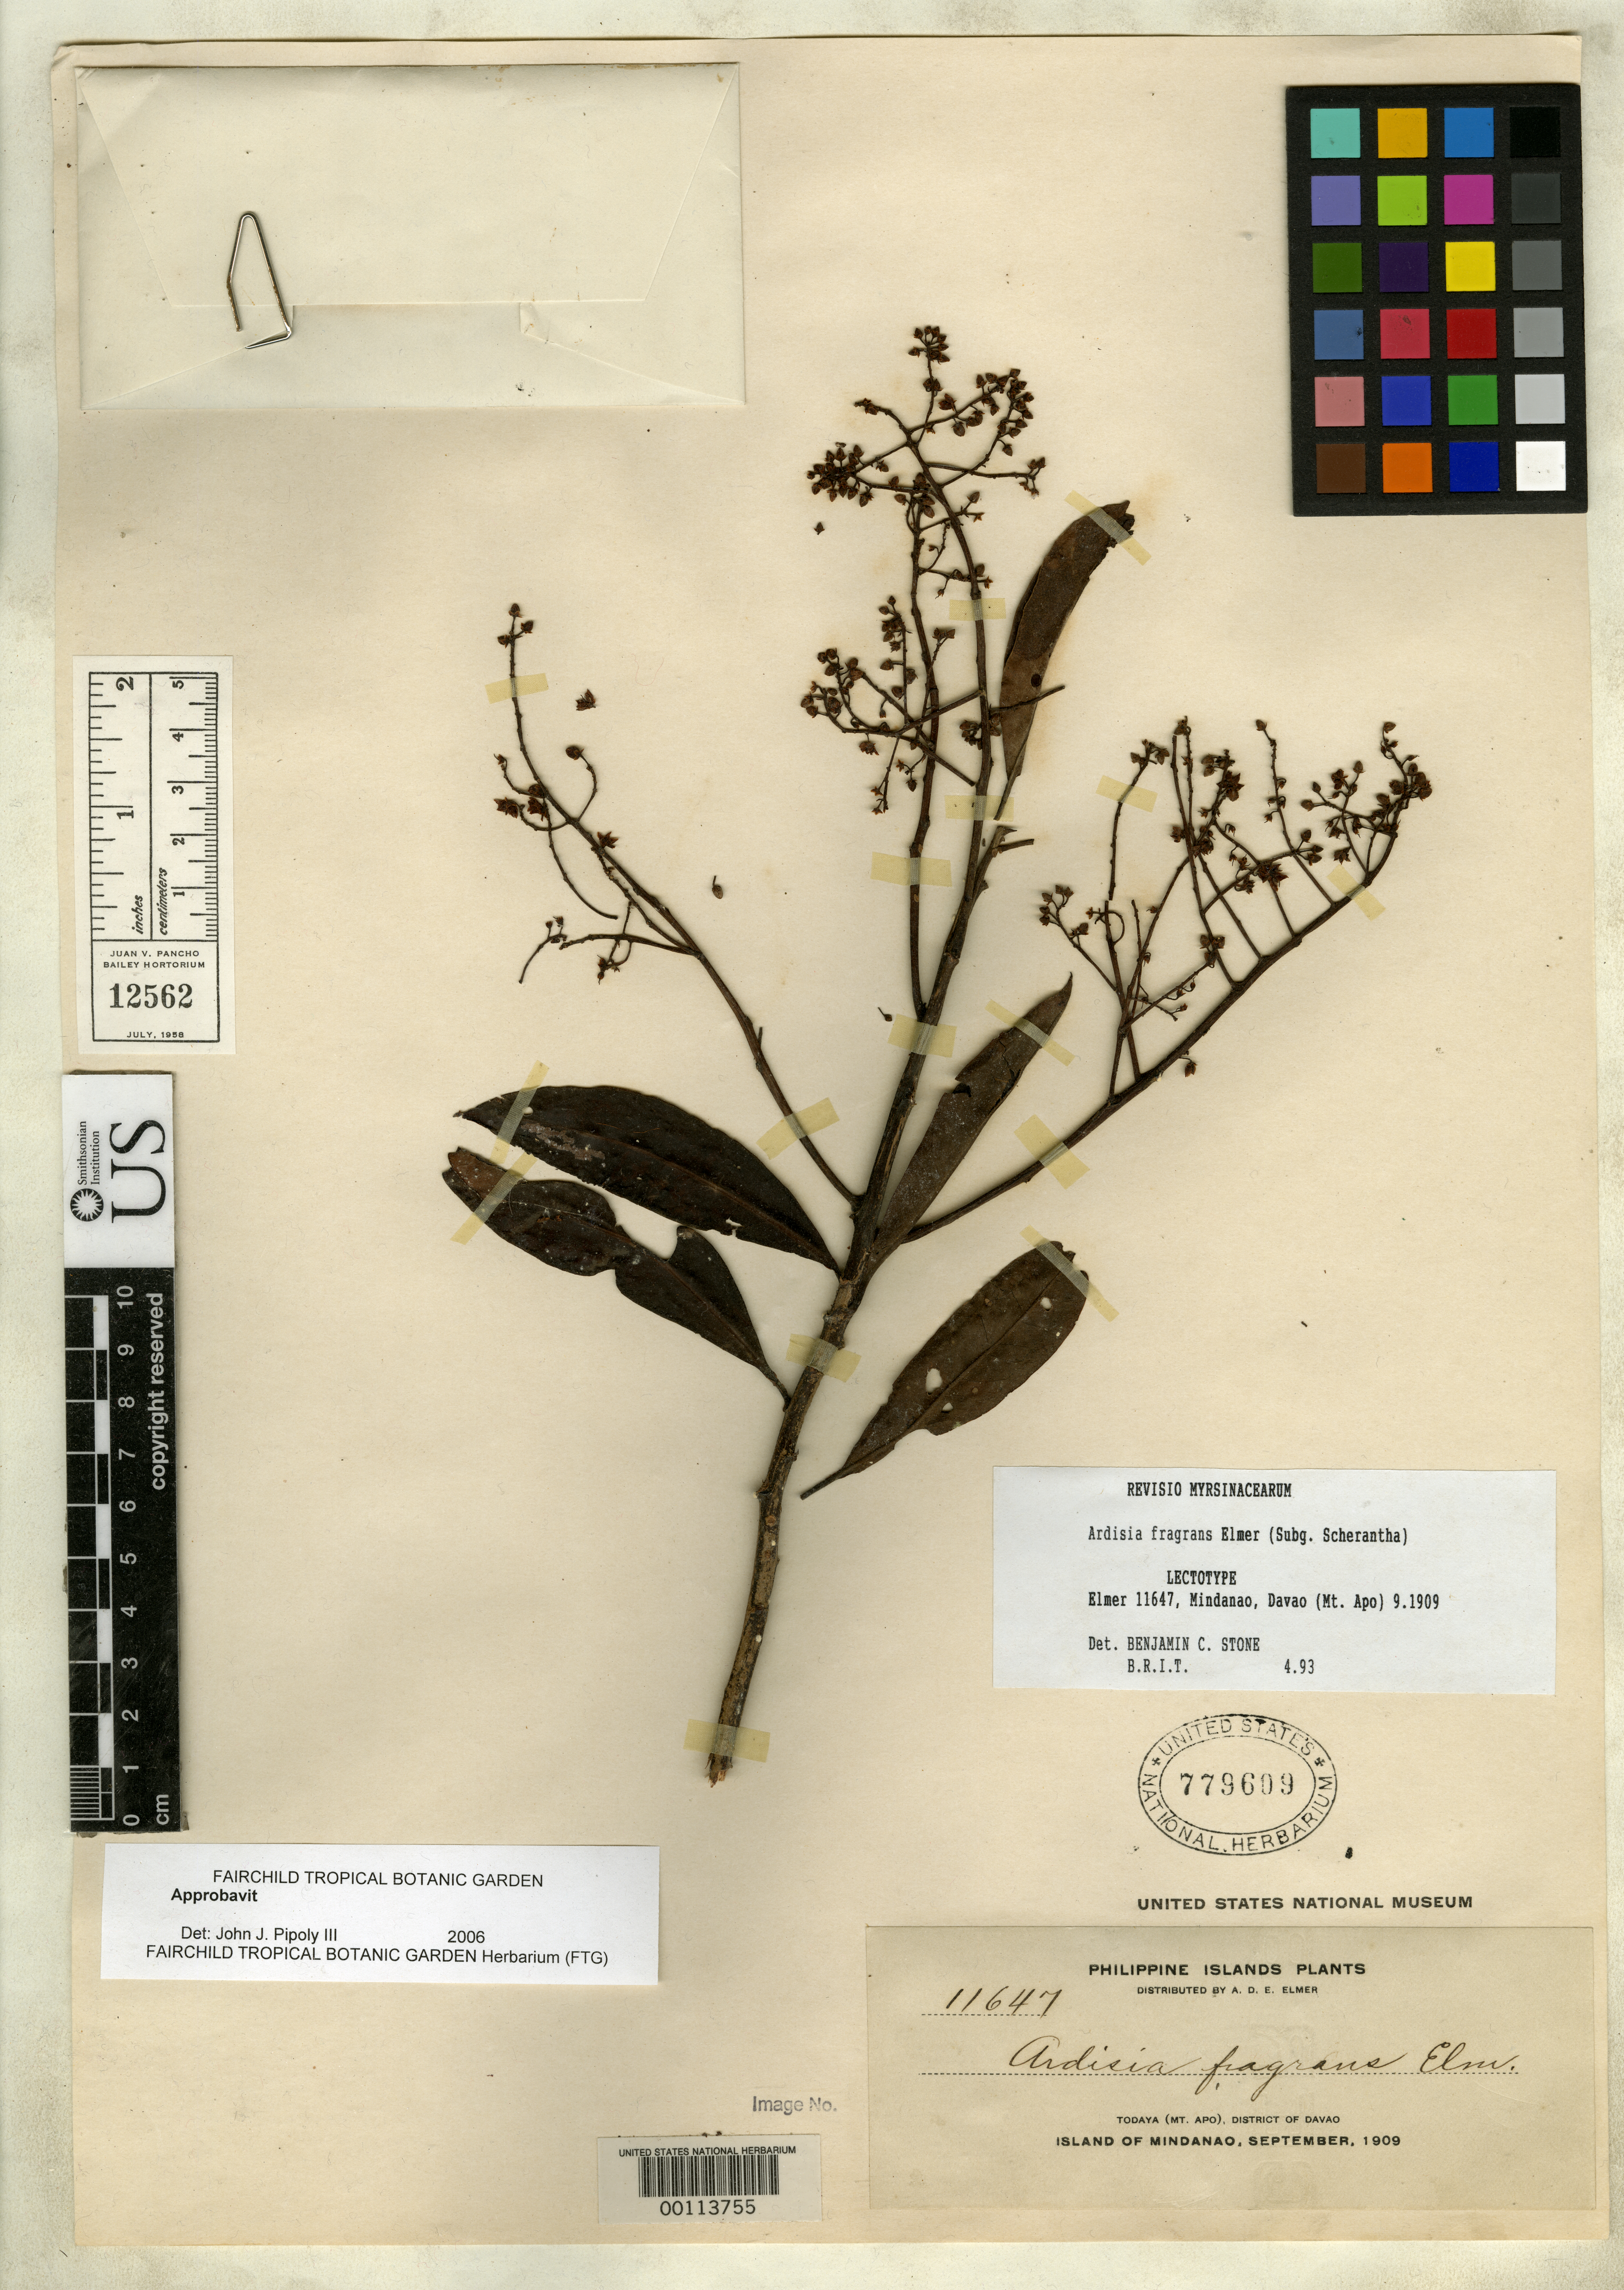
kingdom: Plantae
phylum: Tracheophyta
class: Magnoliopsida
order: Ericales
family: Primulaceae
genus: Ardisia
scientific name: Ardisia fragrans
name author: Elmer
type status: Isotype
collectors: A. D. E. Elmer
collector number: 11647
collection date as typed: Sep 1909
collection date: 1909-09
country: Philippines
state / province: Davao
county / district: Davao del Sur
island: Mindanao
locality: Todaya, Mt. Apo.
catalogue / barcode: US 779609